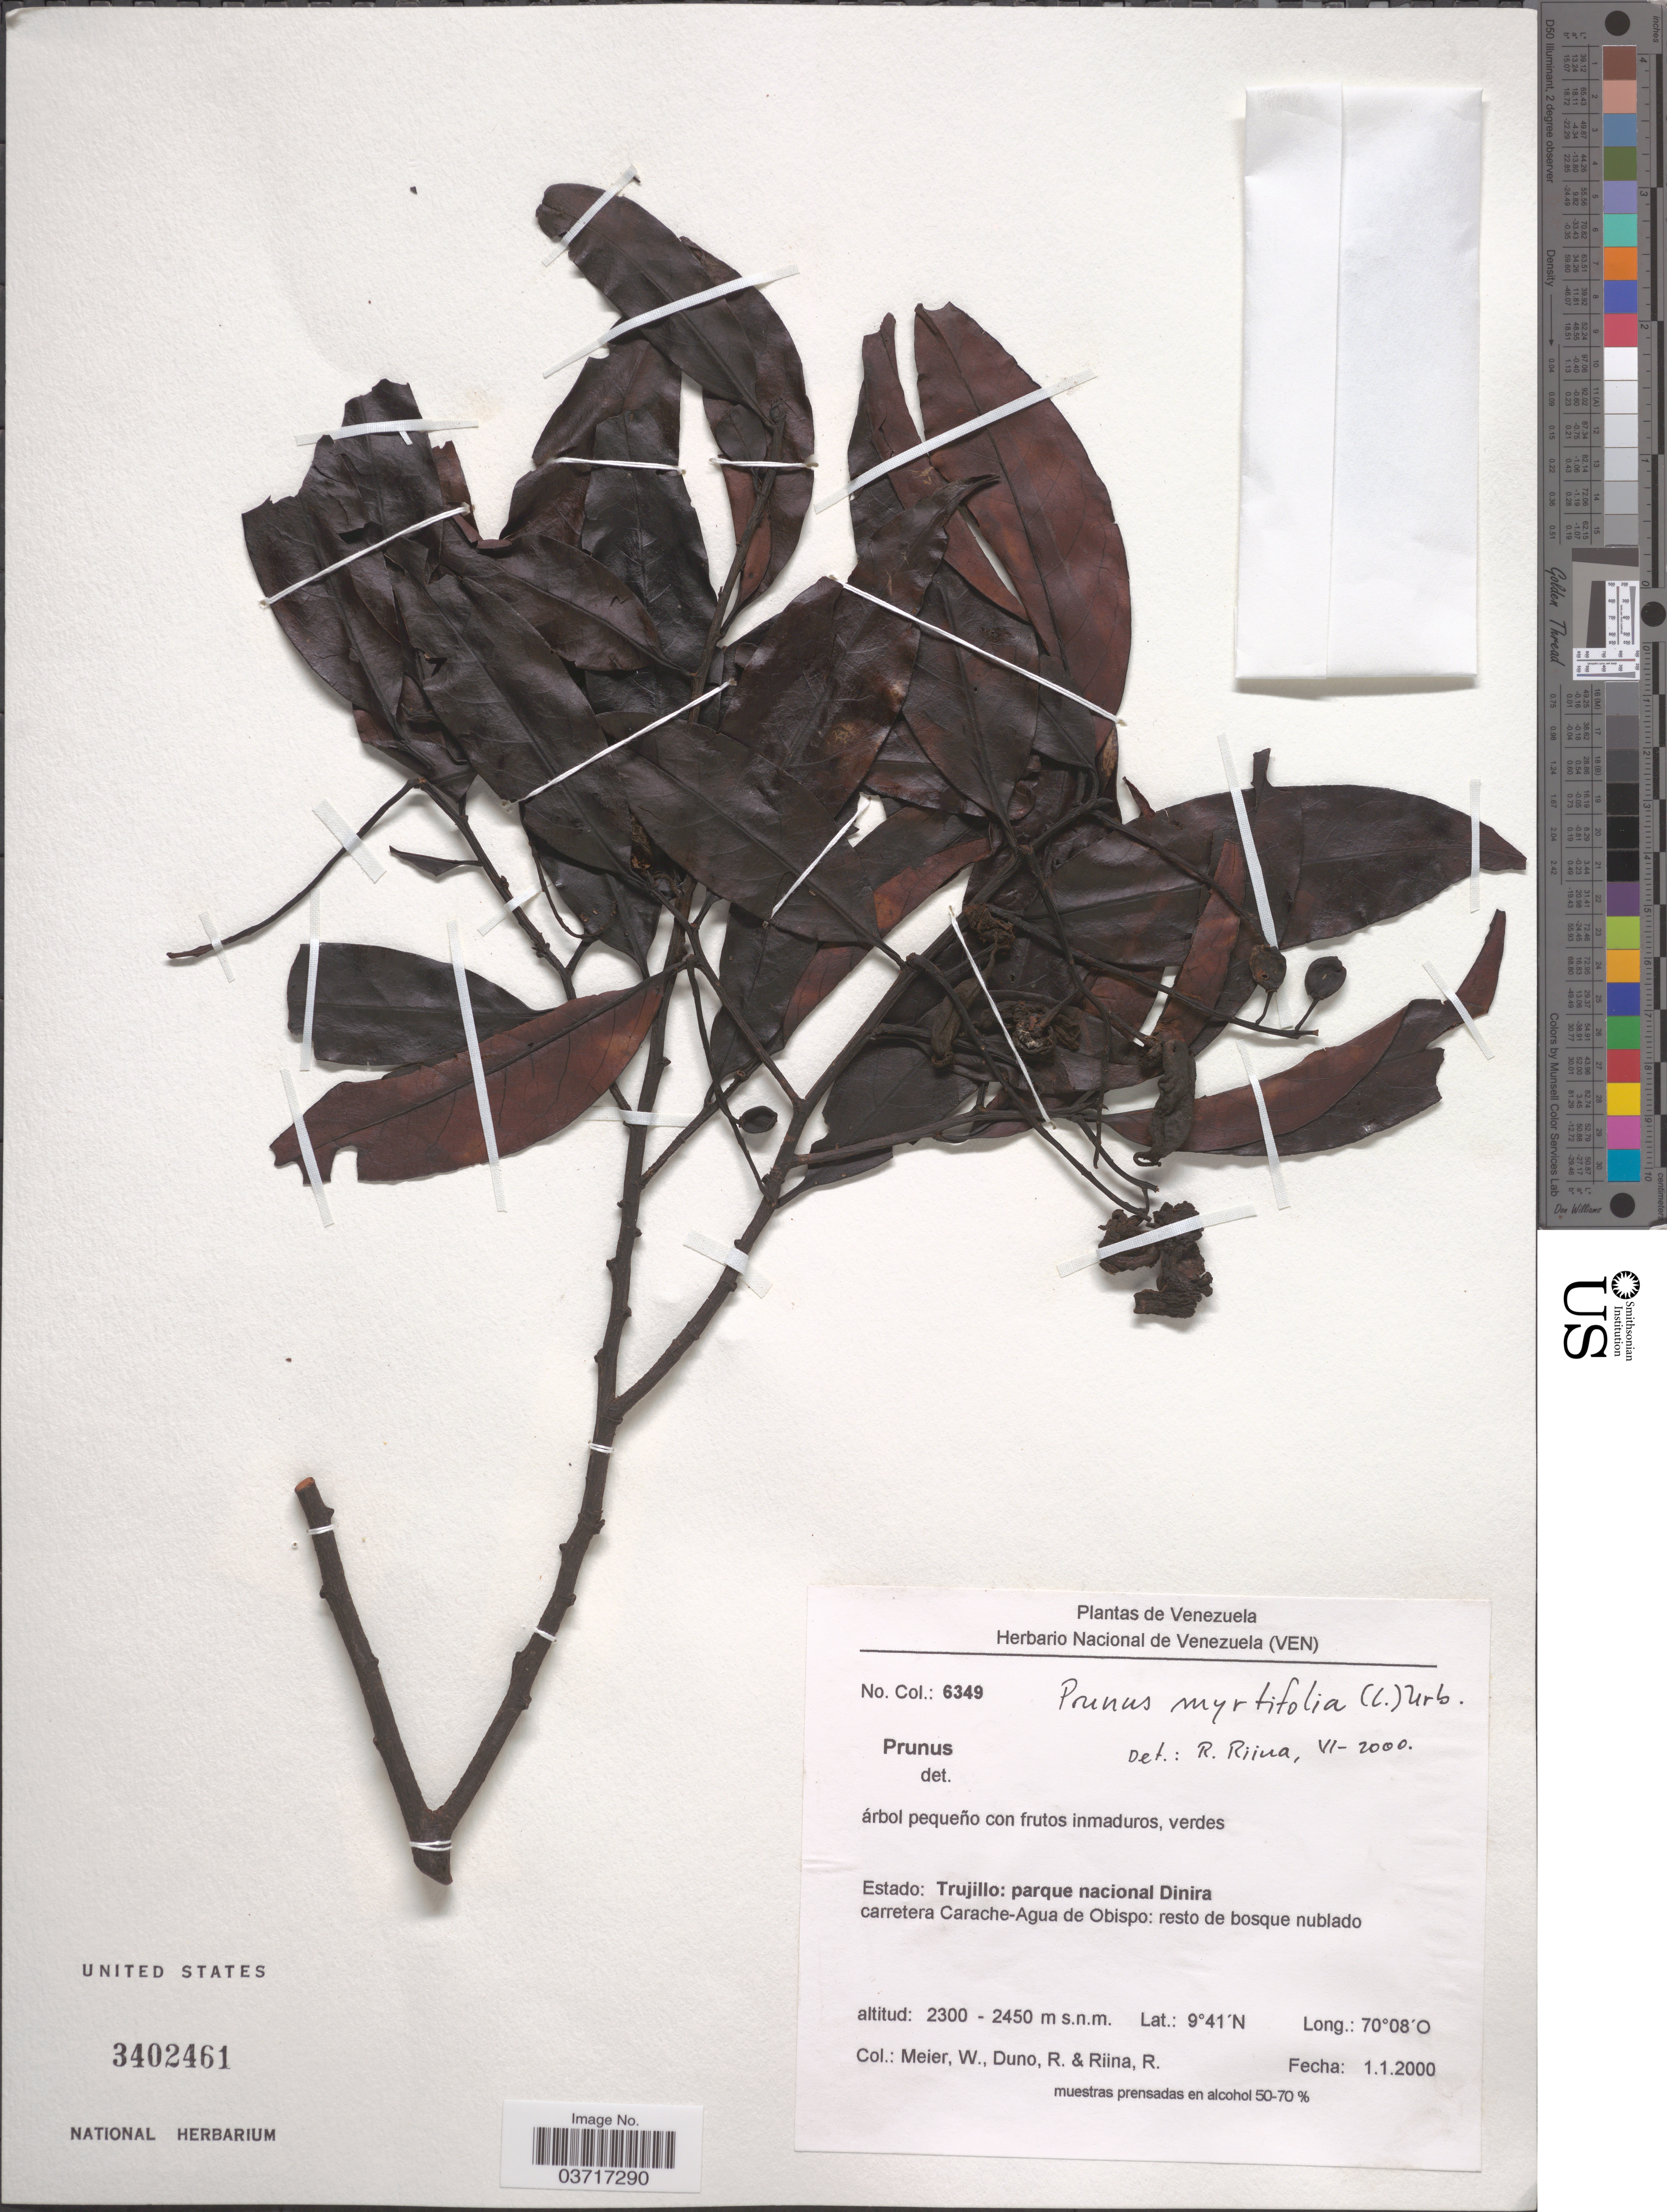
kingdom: Plantae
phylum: Tracheophyta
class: Magnoliopsida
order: Rosales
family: Rosaceae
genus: Prunus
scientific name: Prunus sp.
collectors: W. Meier, R. Duno & R. Riina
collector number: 6349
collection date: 2000-01-01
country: Venezuela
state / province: Trujillo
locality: Parque nacional Dinira. Carretera Carache-Agua de Obispo.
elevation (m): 2300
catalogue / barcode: US 3402461